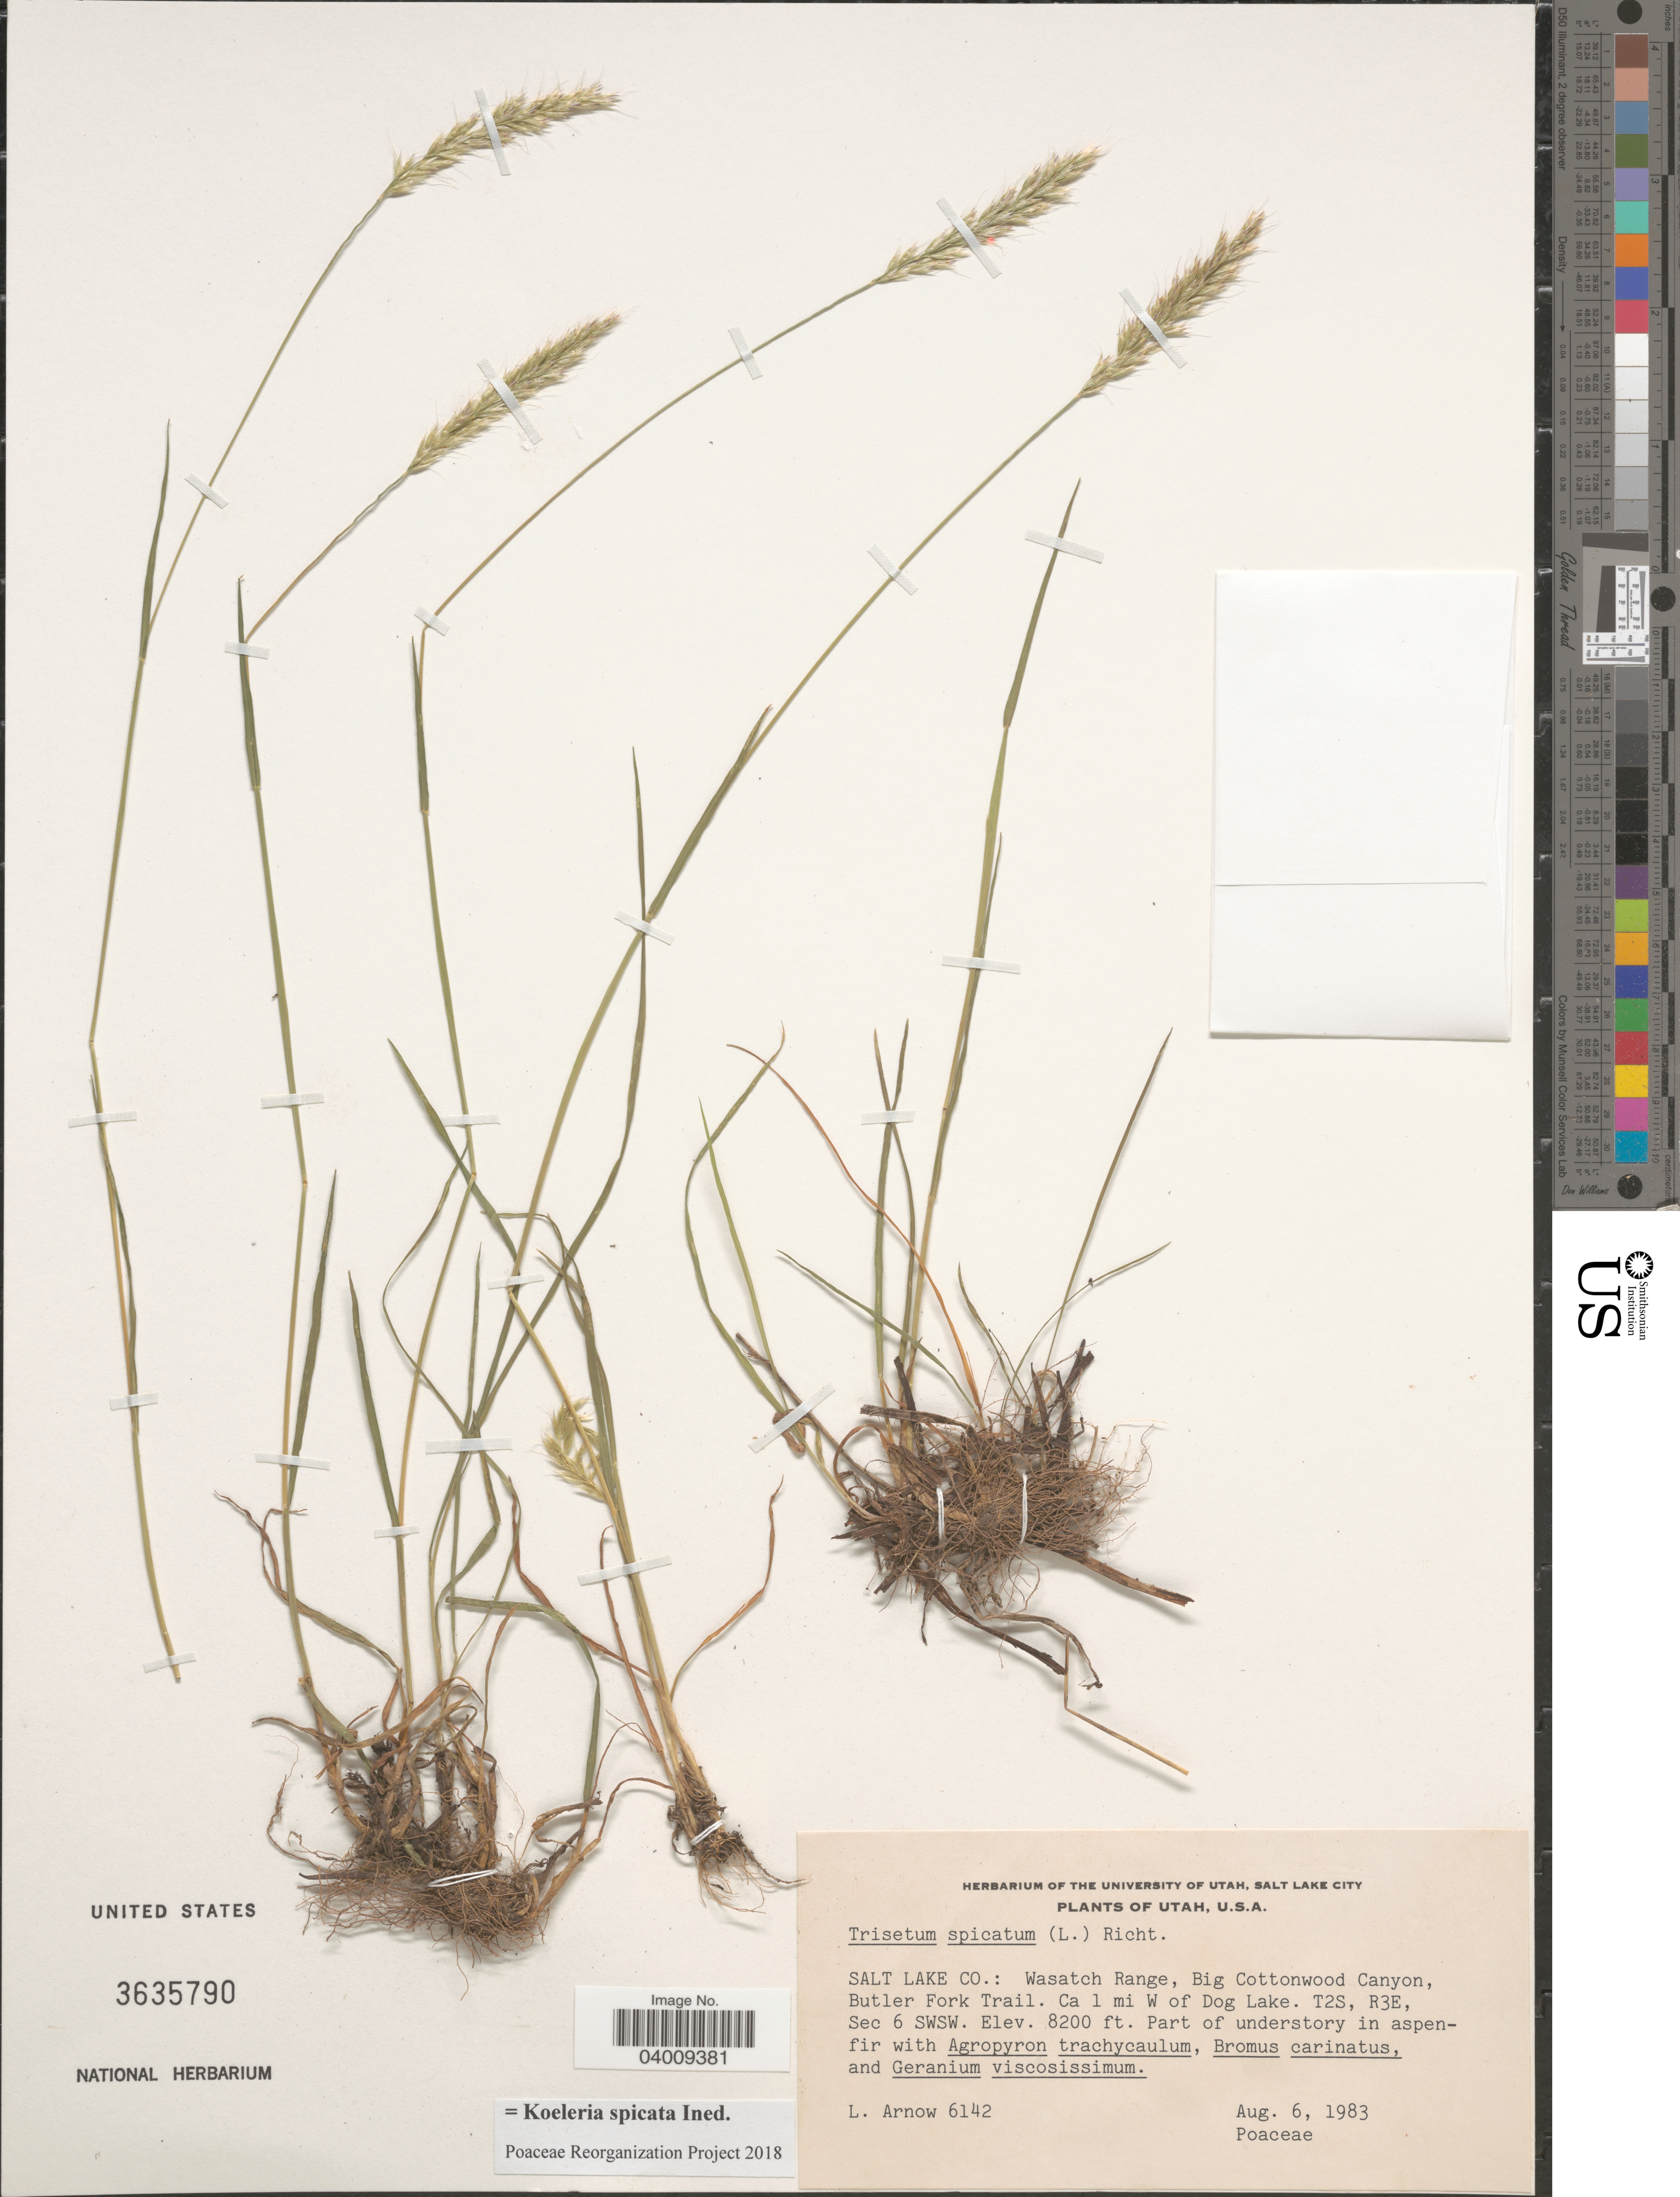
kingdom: Plantae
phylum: Tracheophyta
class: Liliopsida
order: Poales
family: Poaceae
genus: Koeleria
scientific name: Koeleria spicata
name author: (L.) Barberá et al.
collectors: L. Arnow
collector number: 6142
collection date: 1983-08-06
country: United States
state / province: Utah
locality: Salt Lake Co.: Wasatch Range, Big Cottonwood Canyon, Butler Fork Trail. Ca 1 mi W of Dog Lake. T2S, R3E, Sec 6 SWSW.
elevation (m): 2499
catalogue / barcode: US 3635790